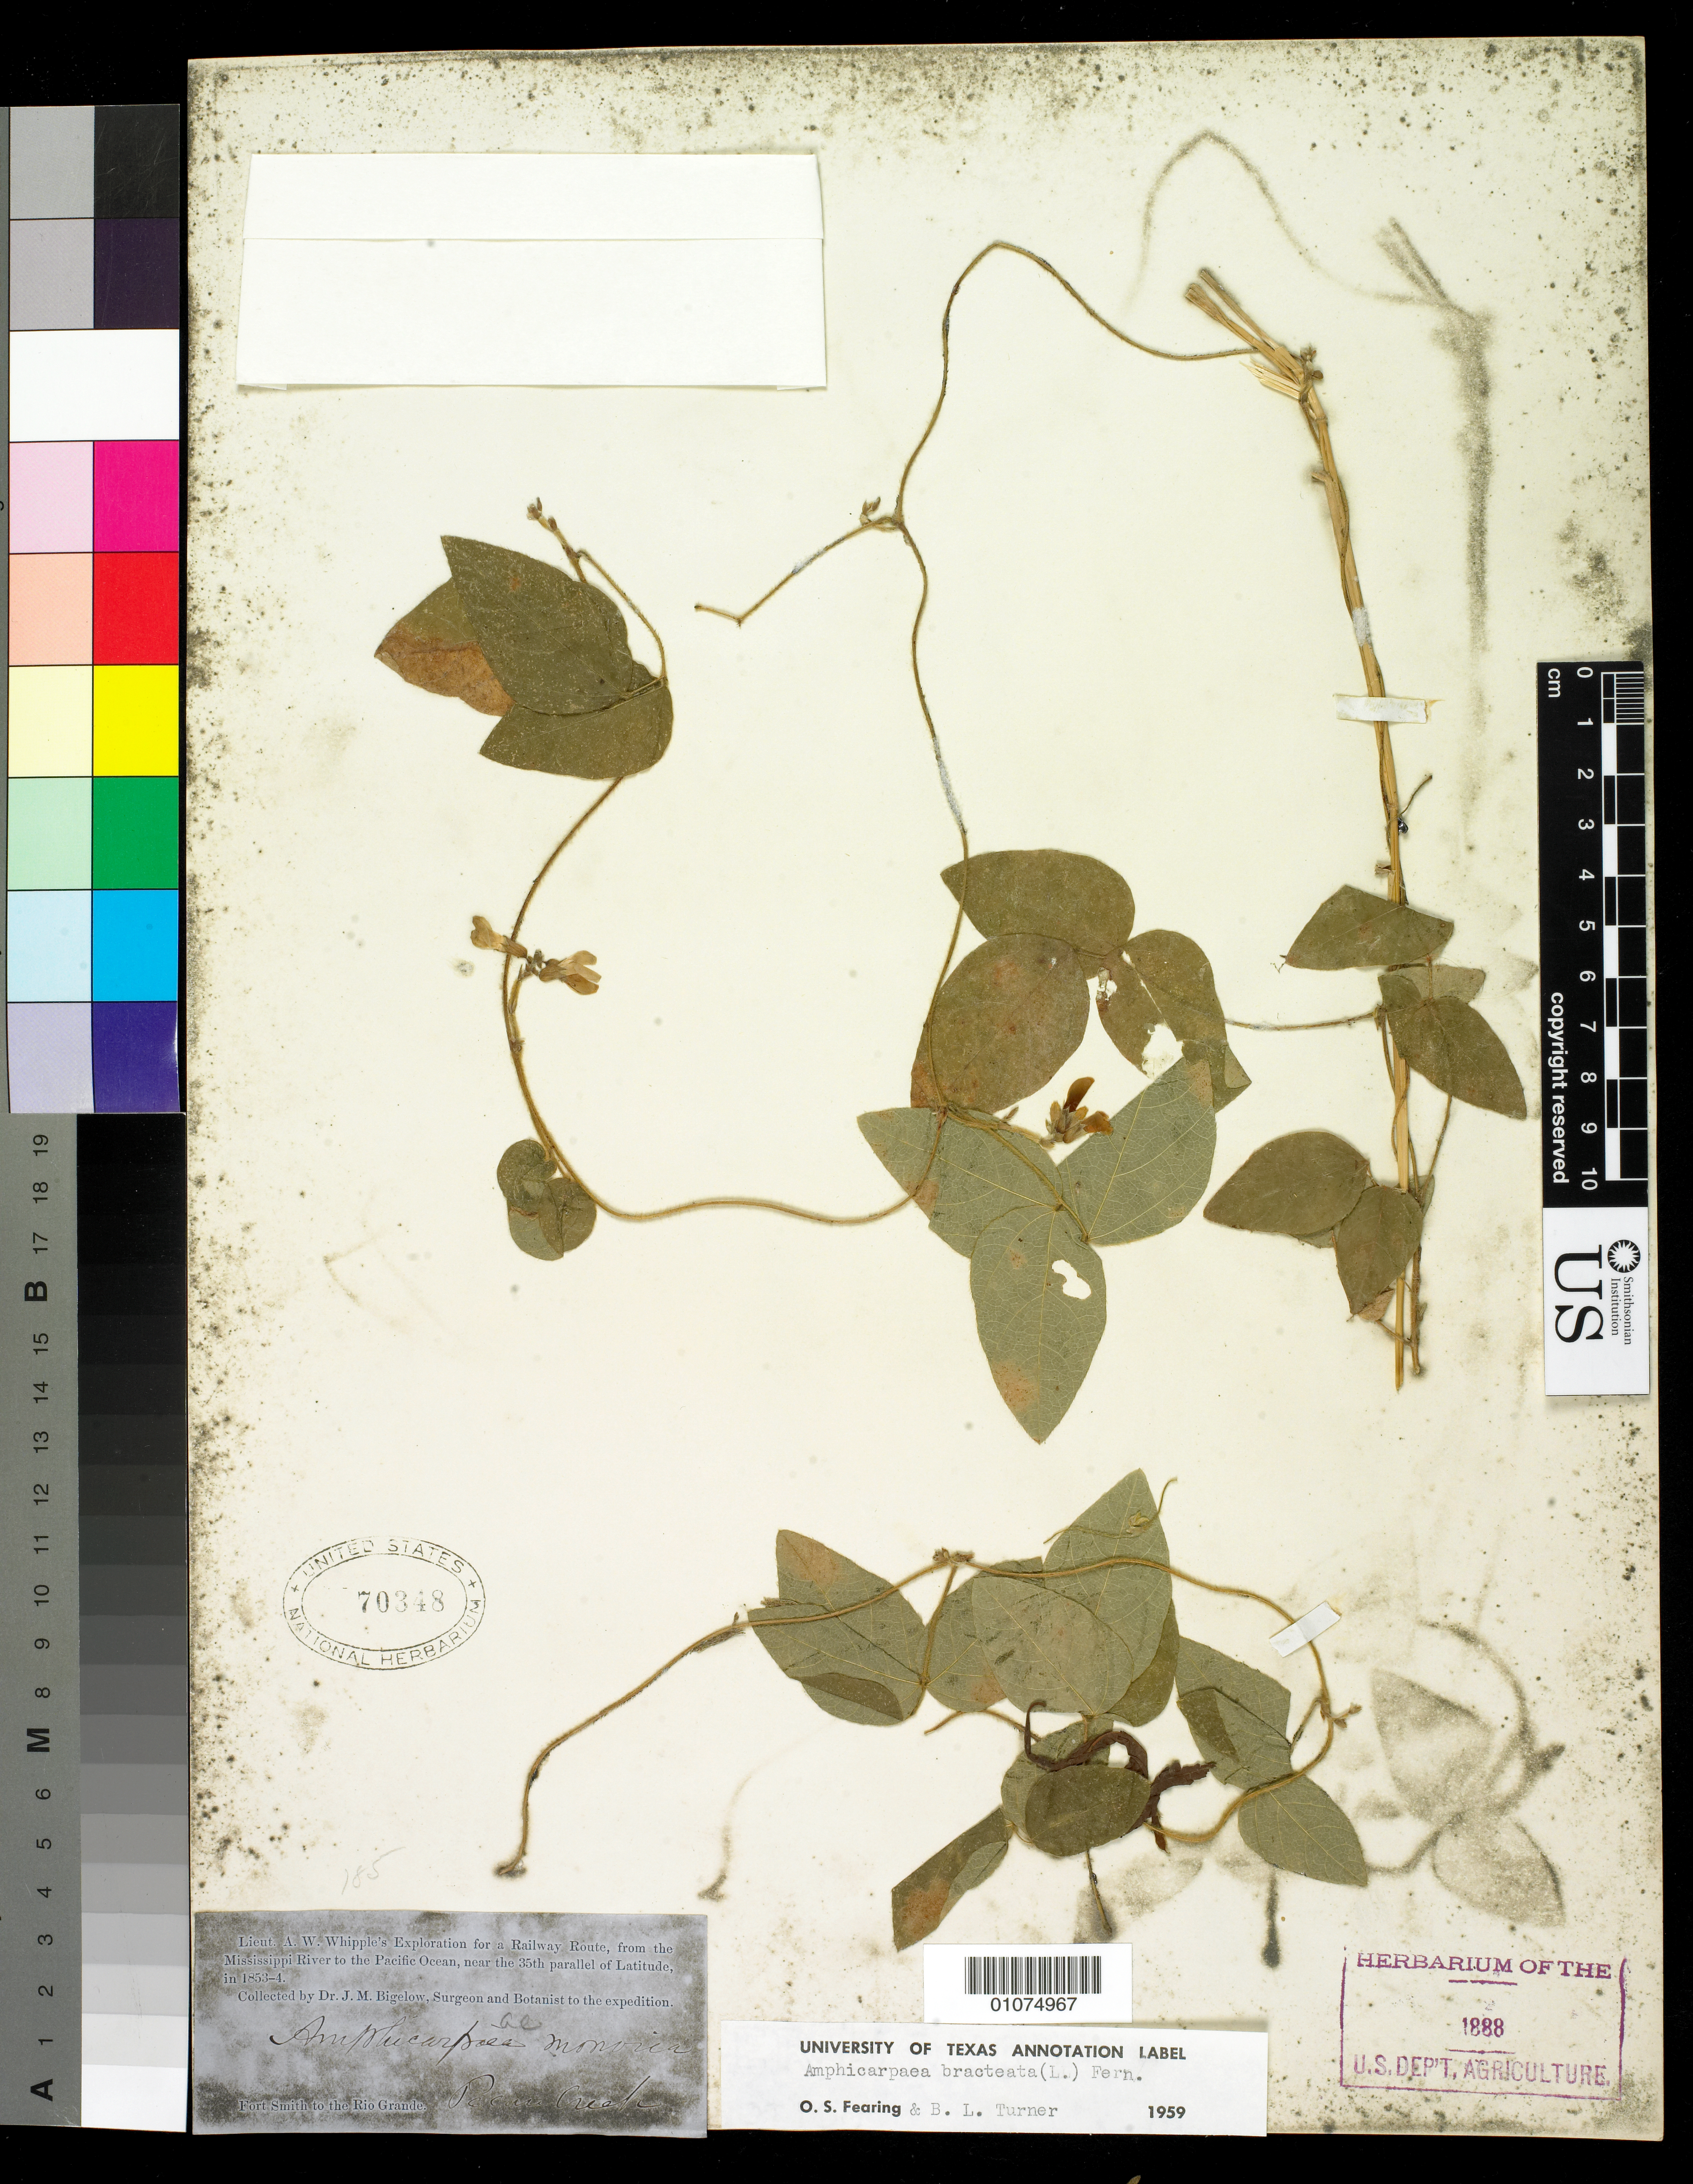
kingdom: Plantae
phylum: Tracheophyta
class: Magnoliopsida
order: Fabales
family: Fabaceae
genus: Amphicarpaea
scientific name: Amphicarpaea bracteata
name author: (L.) Fernald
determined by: Fearing, O. S.; Turner, B. L.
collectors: J. M. Bigelow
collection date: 1853/1854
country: United States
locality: Fort Smith to the Rio Grande.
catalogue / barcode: US 70348